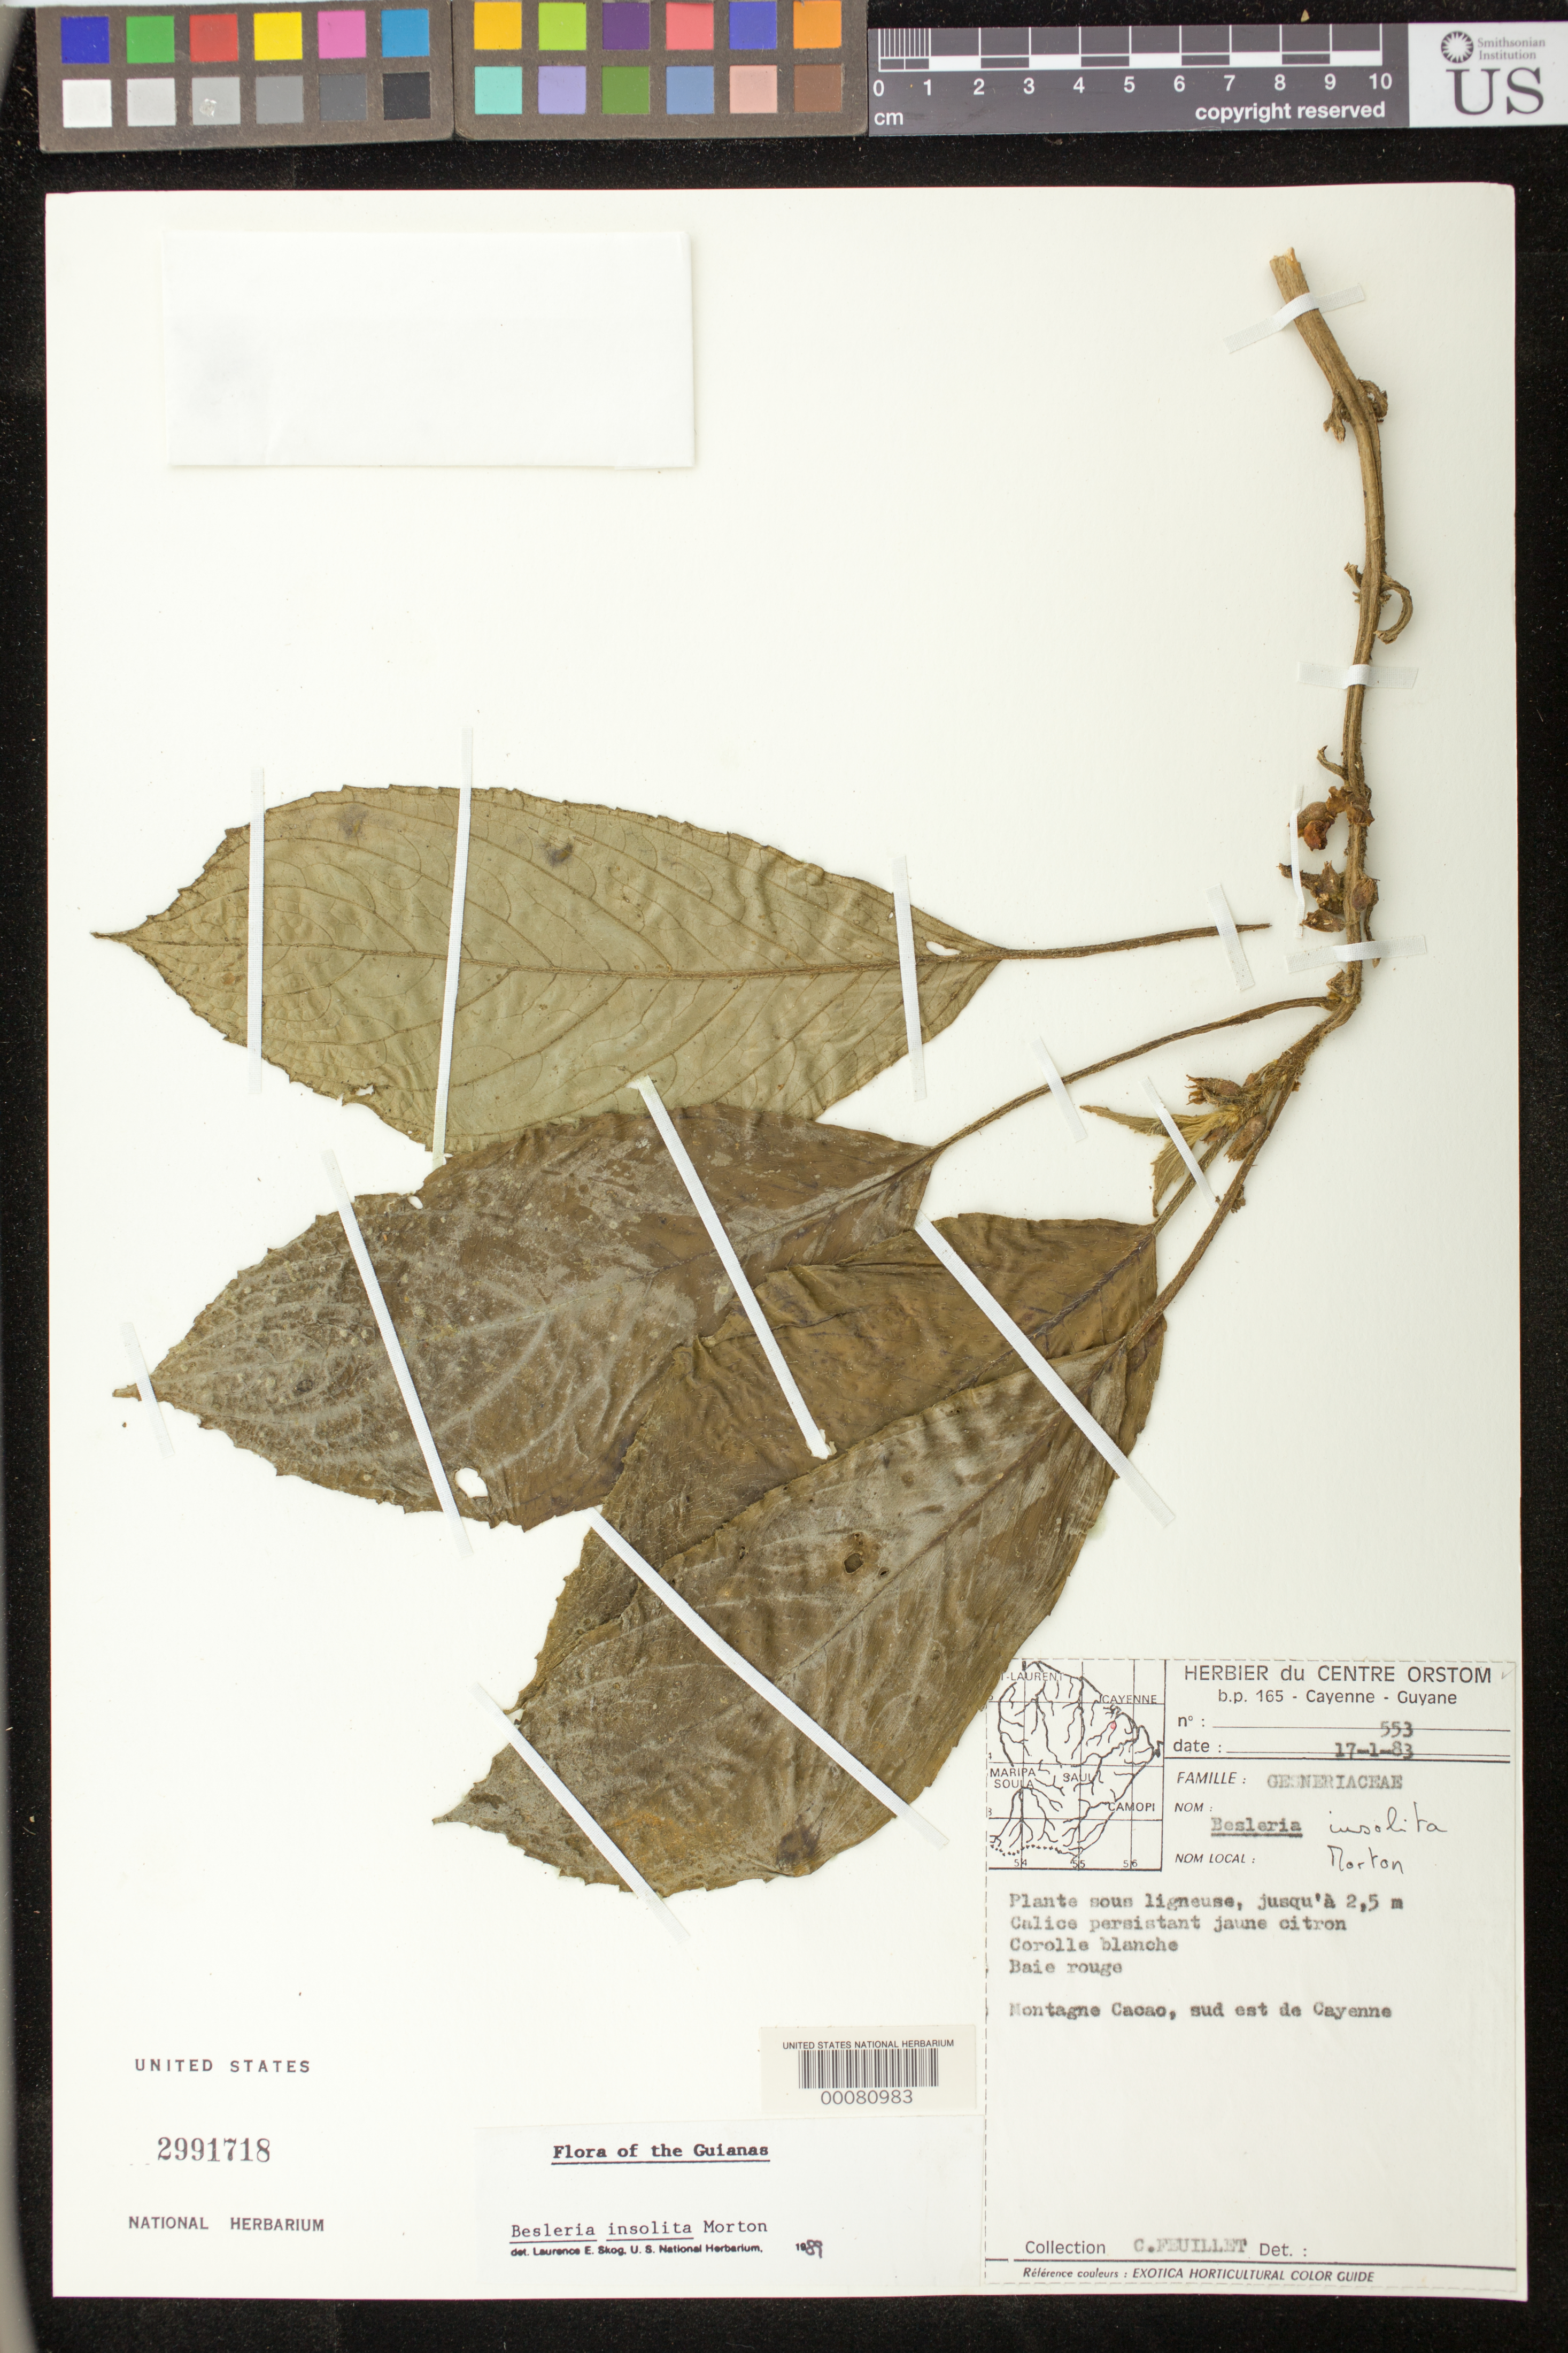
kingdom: Plantae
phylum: Tracheophyta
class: Magnoliopsida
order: Lamiales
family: Gesneriaceae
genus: Besleria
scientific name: Besleria insolita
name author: C.V. Morton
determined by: Skog, Laurence E.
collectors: C. Feuillet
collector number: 553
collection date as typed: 17 Jan 1983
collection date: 1983-01-17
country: French Guiana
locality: Montagne Cacao, sude est de Cayenne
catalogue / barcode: US 2991718